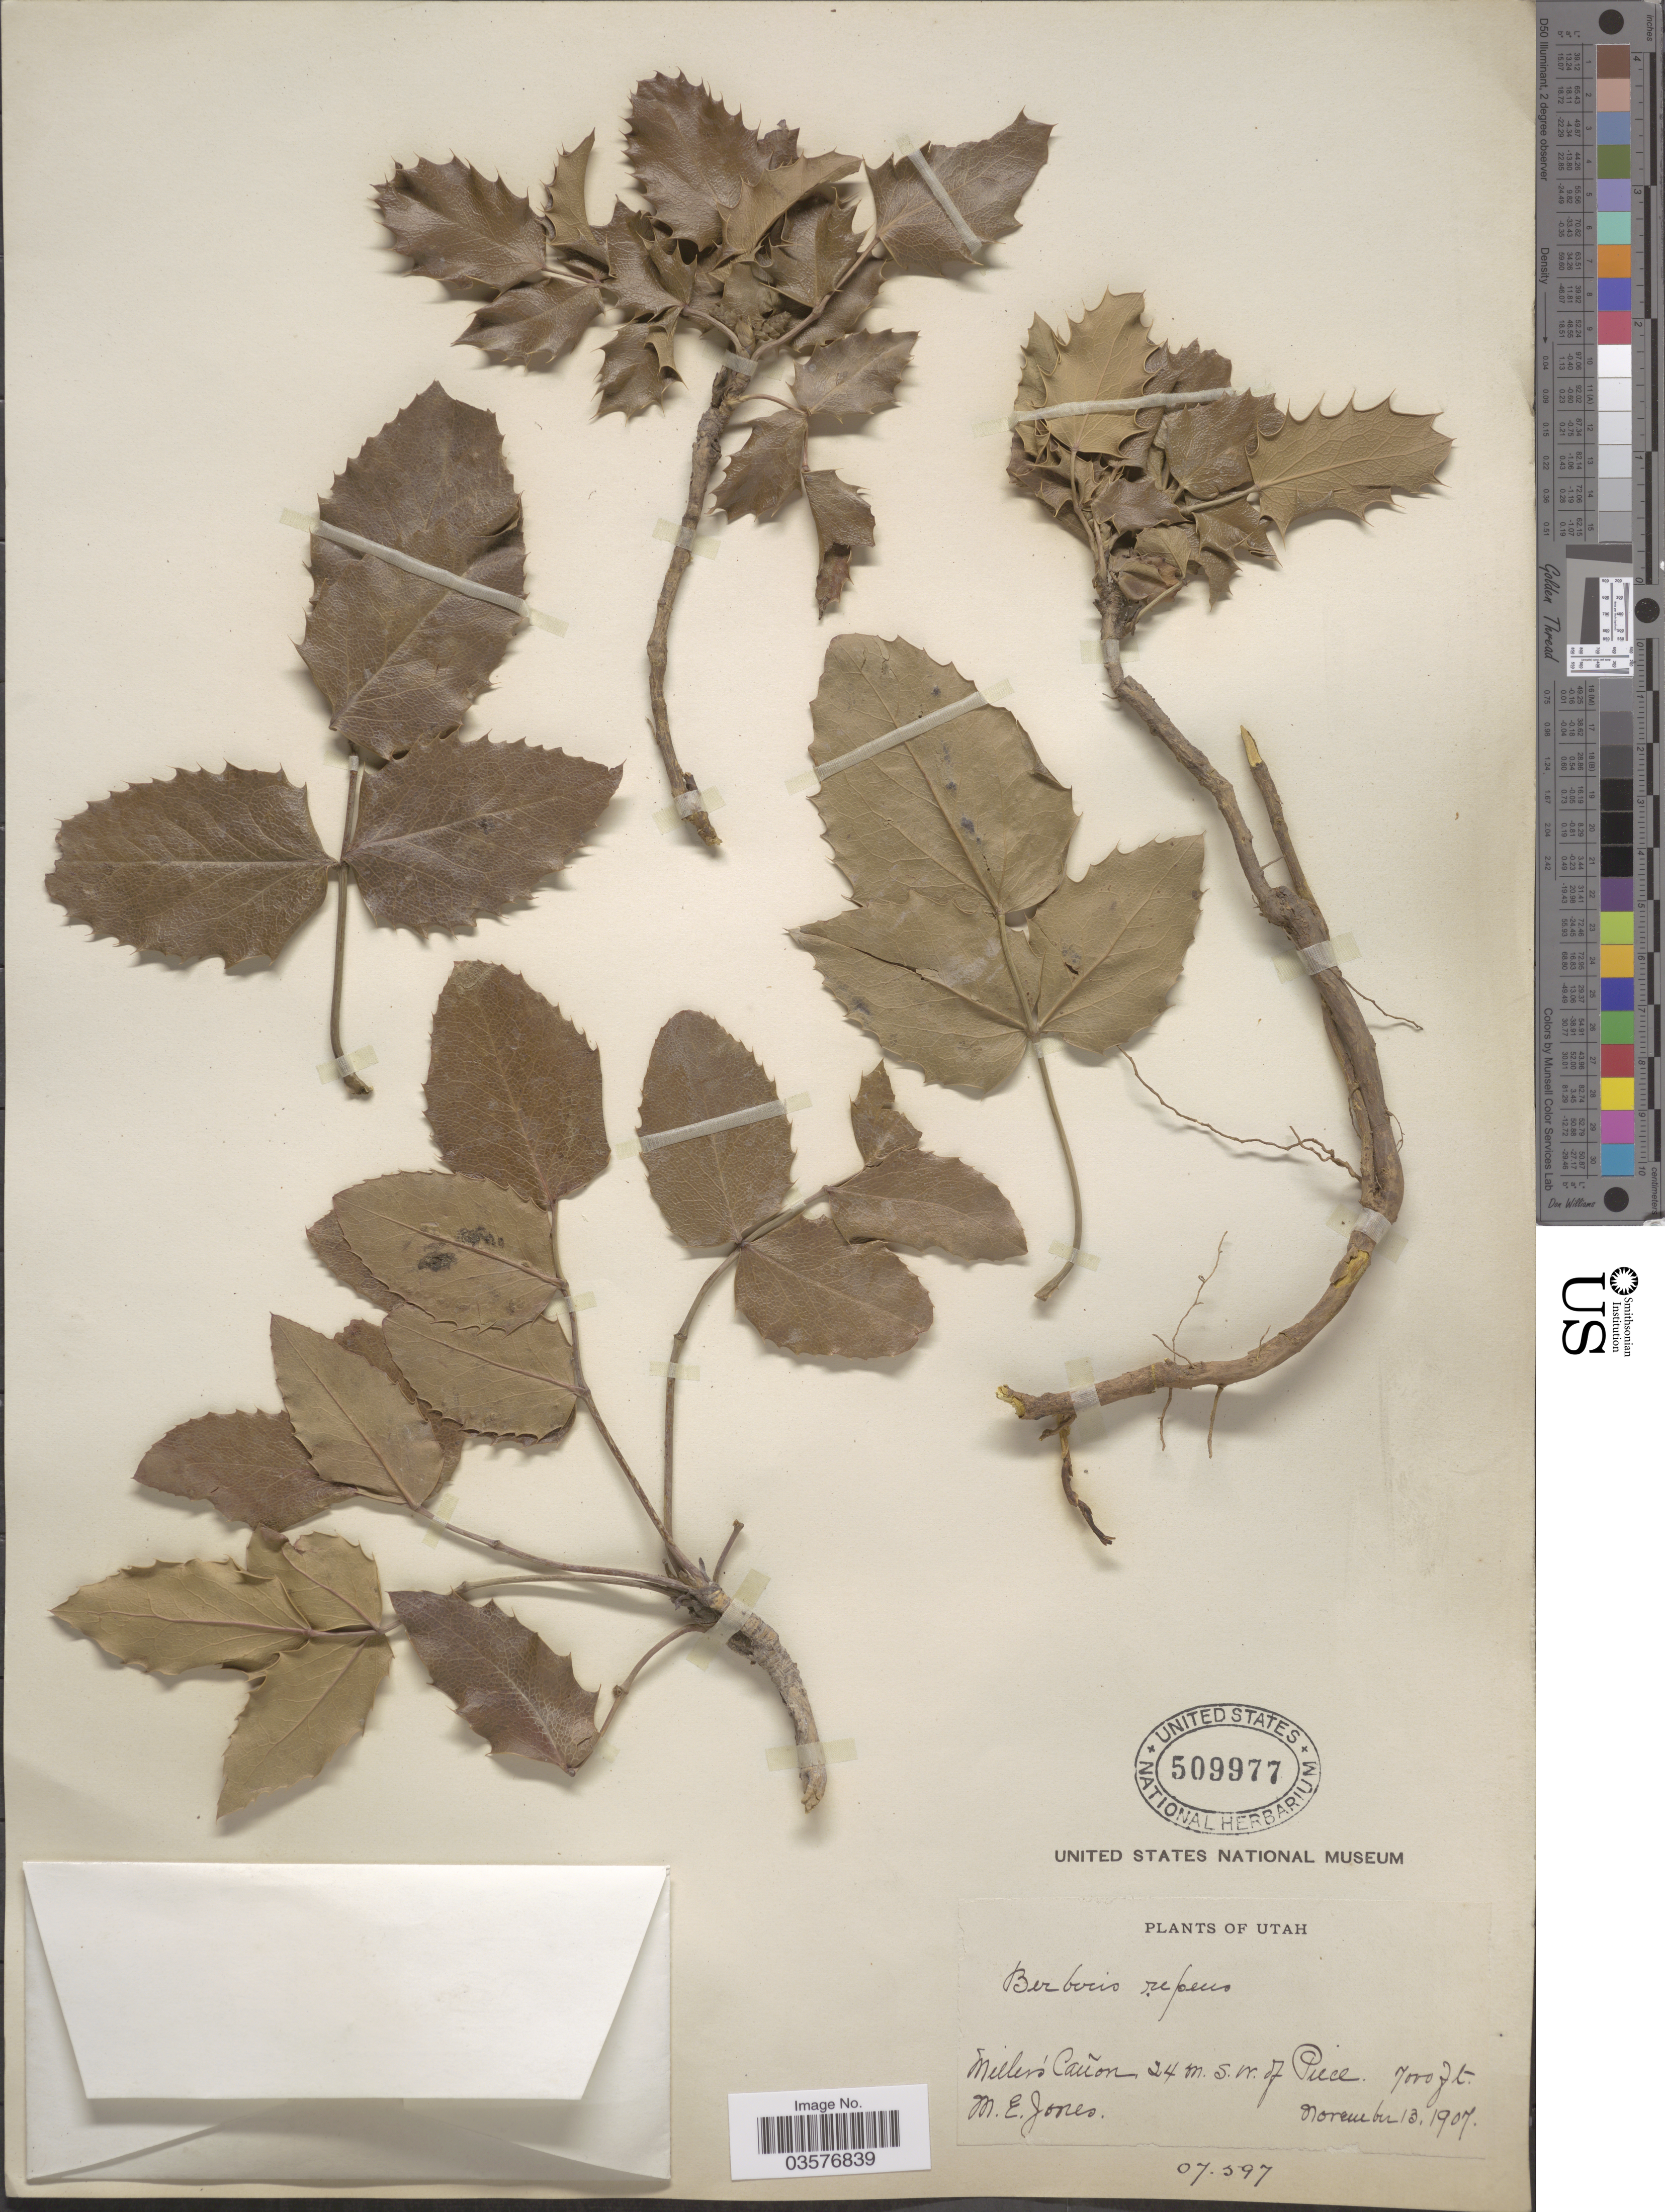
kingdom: Plantae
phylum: Tracheophyta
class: Magnoliopsida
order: Ranunculales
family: Berberidaceae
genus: Mahonia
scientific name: Mahonia repens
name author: (Lindl.) G. Don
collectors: M. E. Jones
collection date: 1907-11-13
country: United States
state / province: Utah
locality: Miller's Cañon, 24 m. s. w. of Piece.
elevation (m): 2134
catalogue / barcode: US 509977